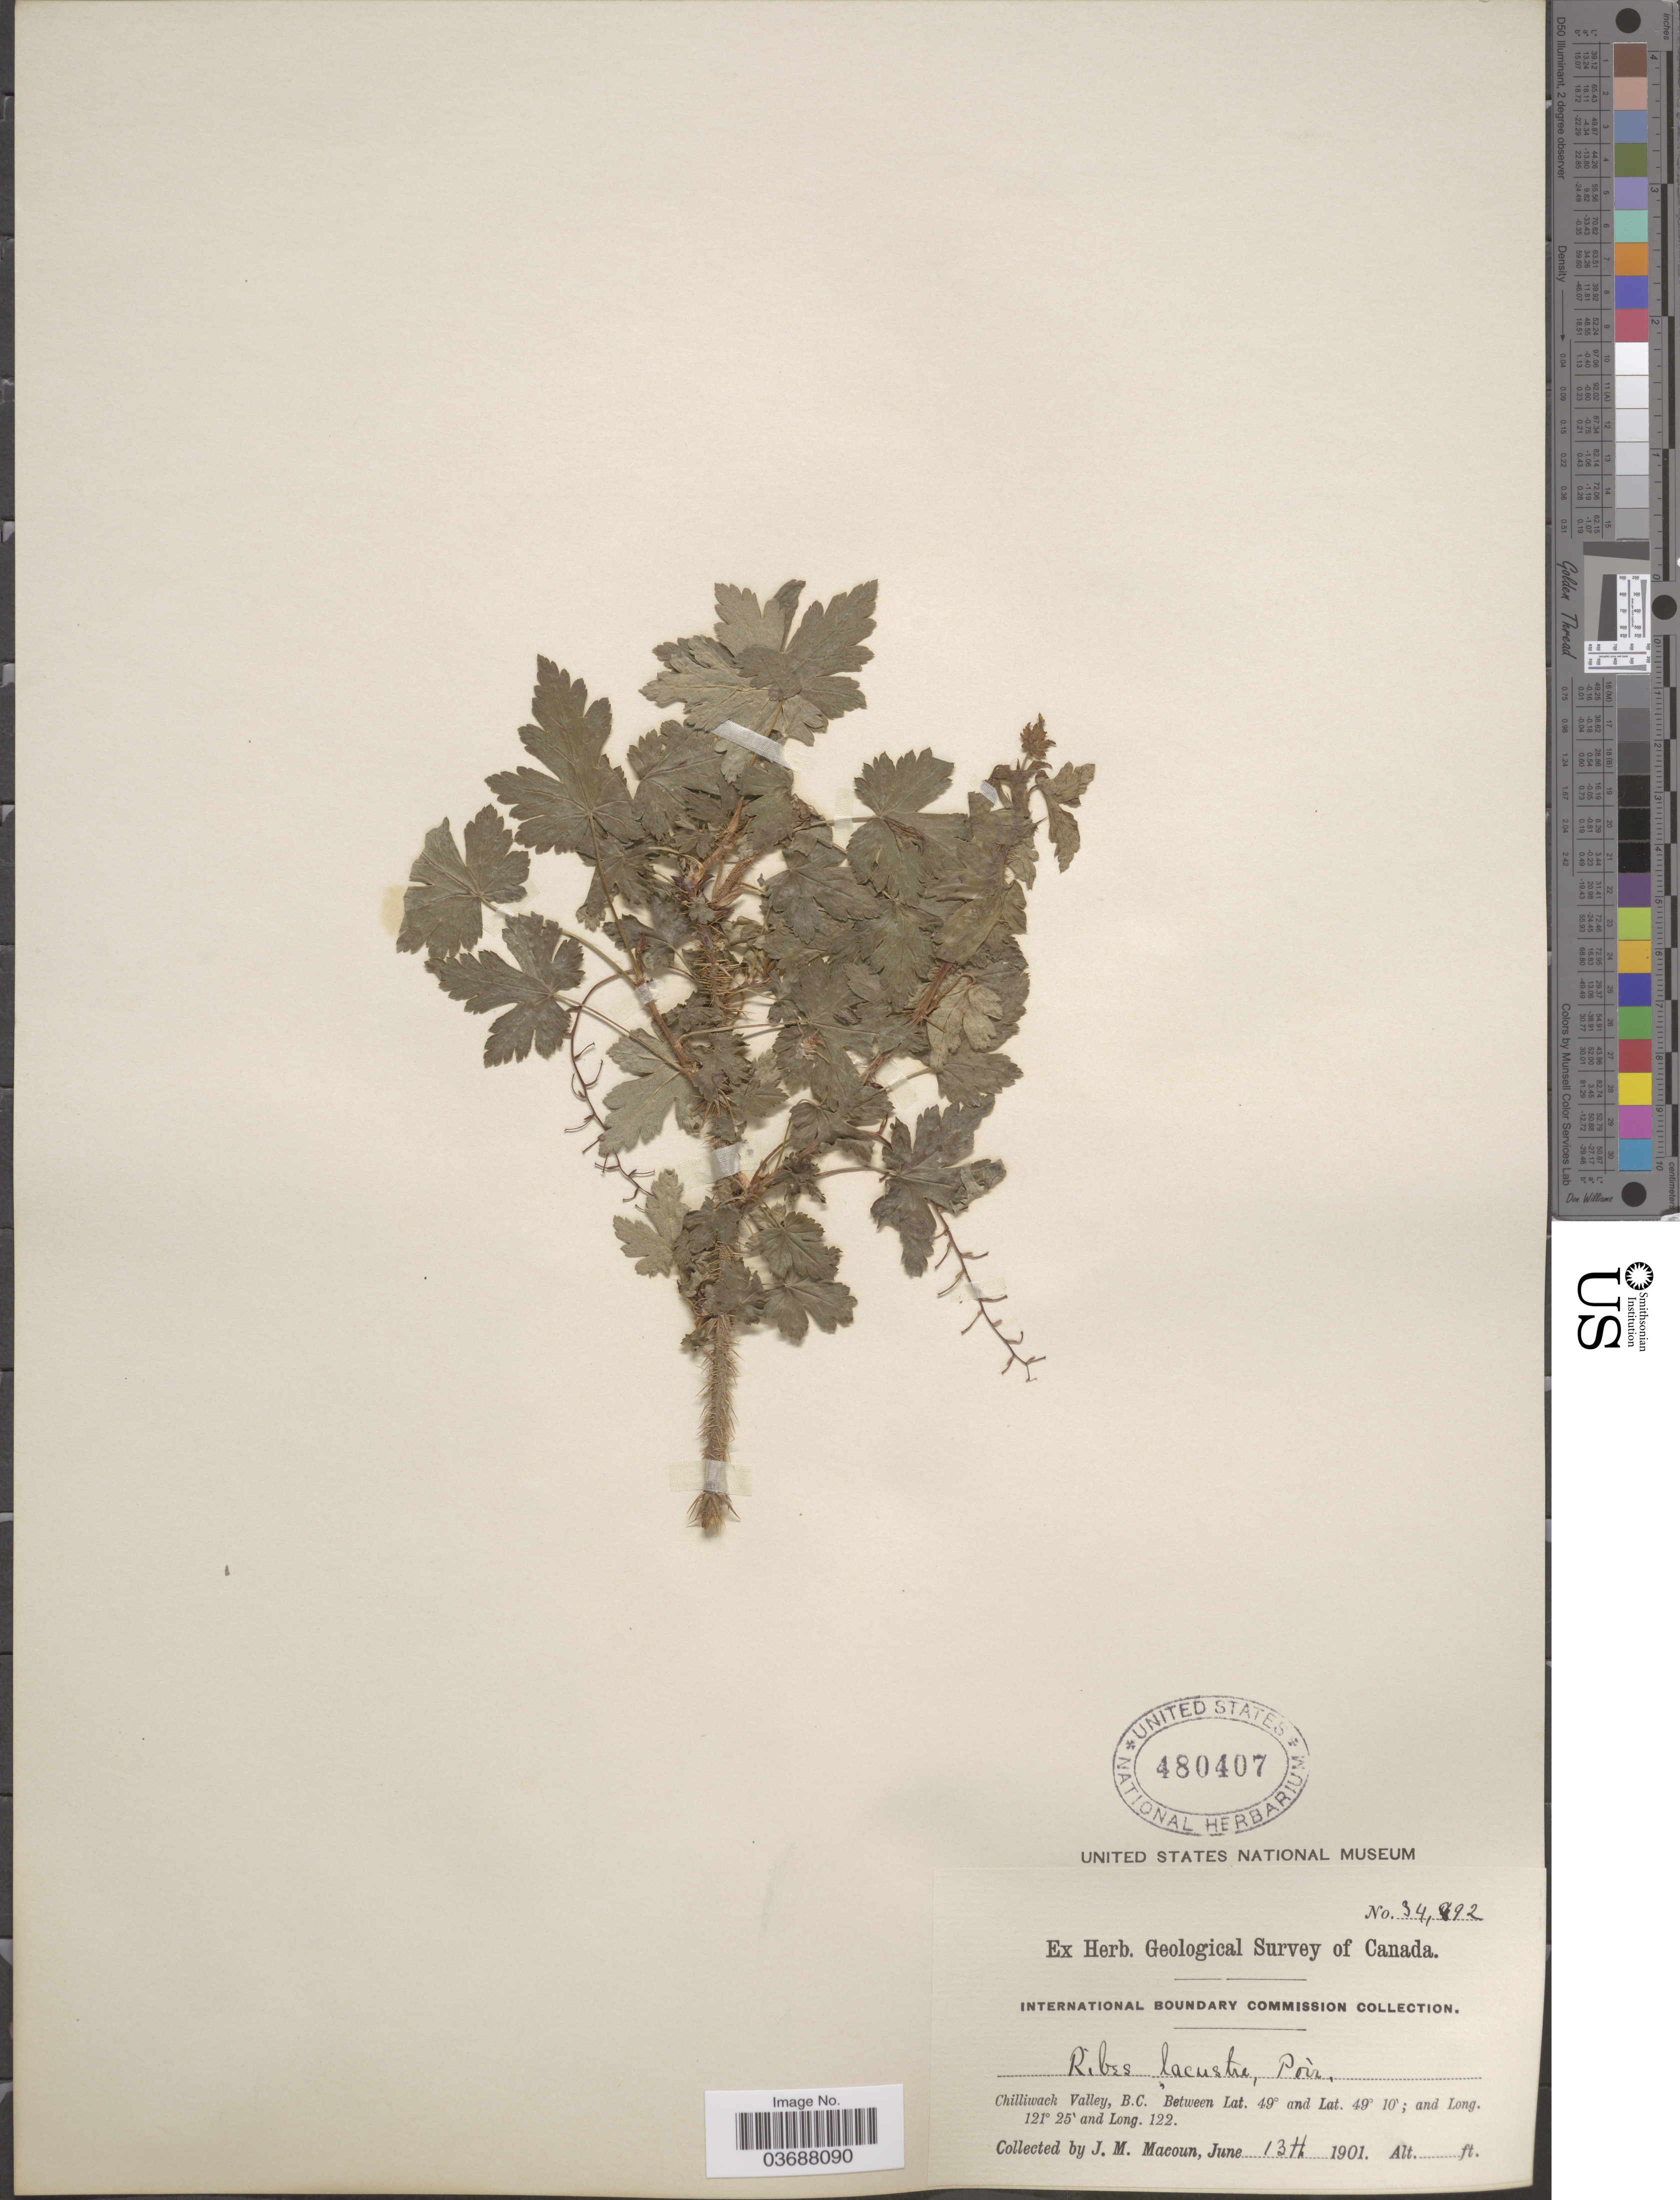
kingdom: Plantae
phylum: Tracheophyta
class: Magnoliopsida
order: Saxifragales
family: Grossulariaceae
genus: Ribes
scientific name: Ribes lacustre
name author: (Pers.) Poir.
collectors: J. M. Macoun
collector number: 34892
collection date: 1901-06-13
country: Canada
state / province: British Columbia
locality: Chilliwack Valley.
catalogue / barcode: US 480407